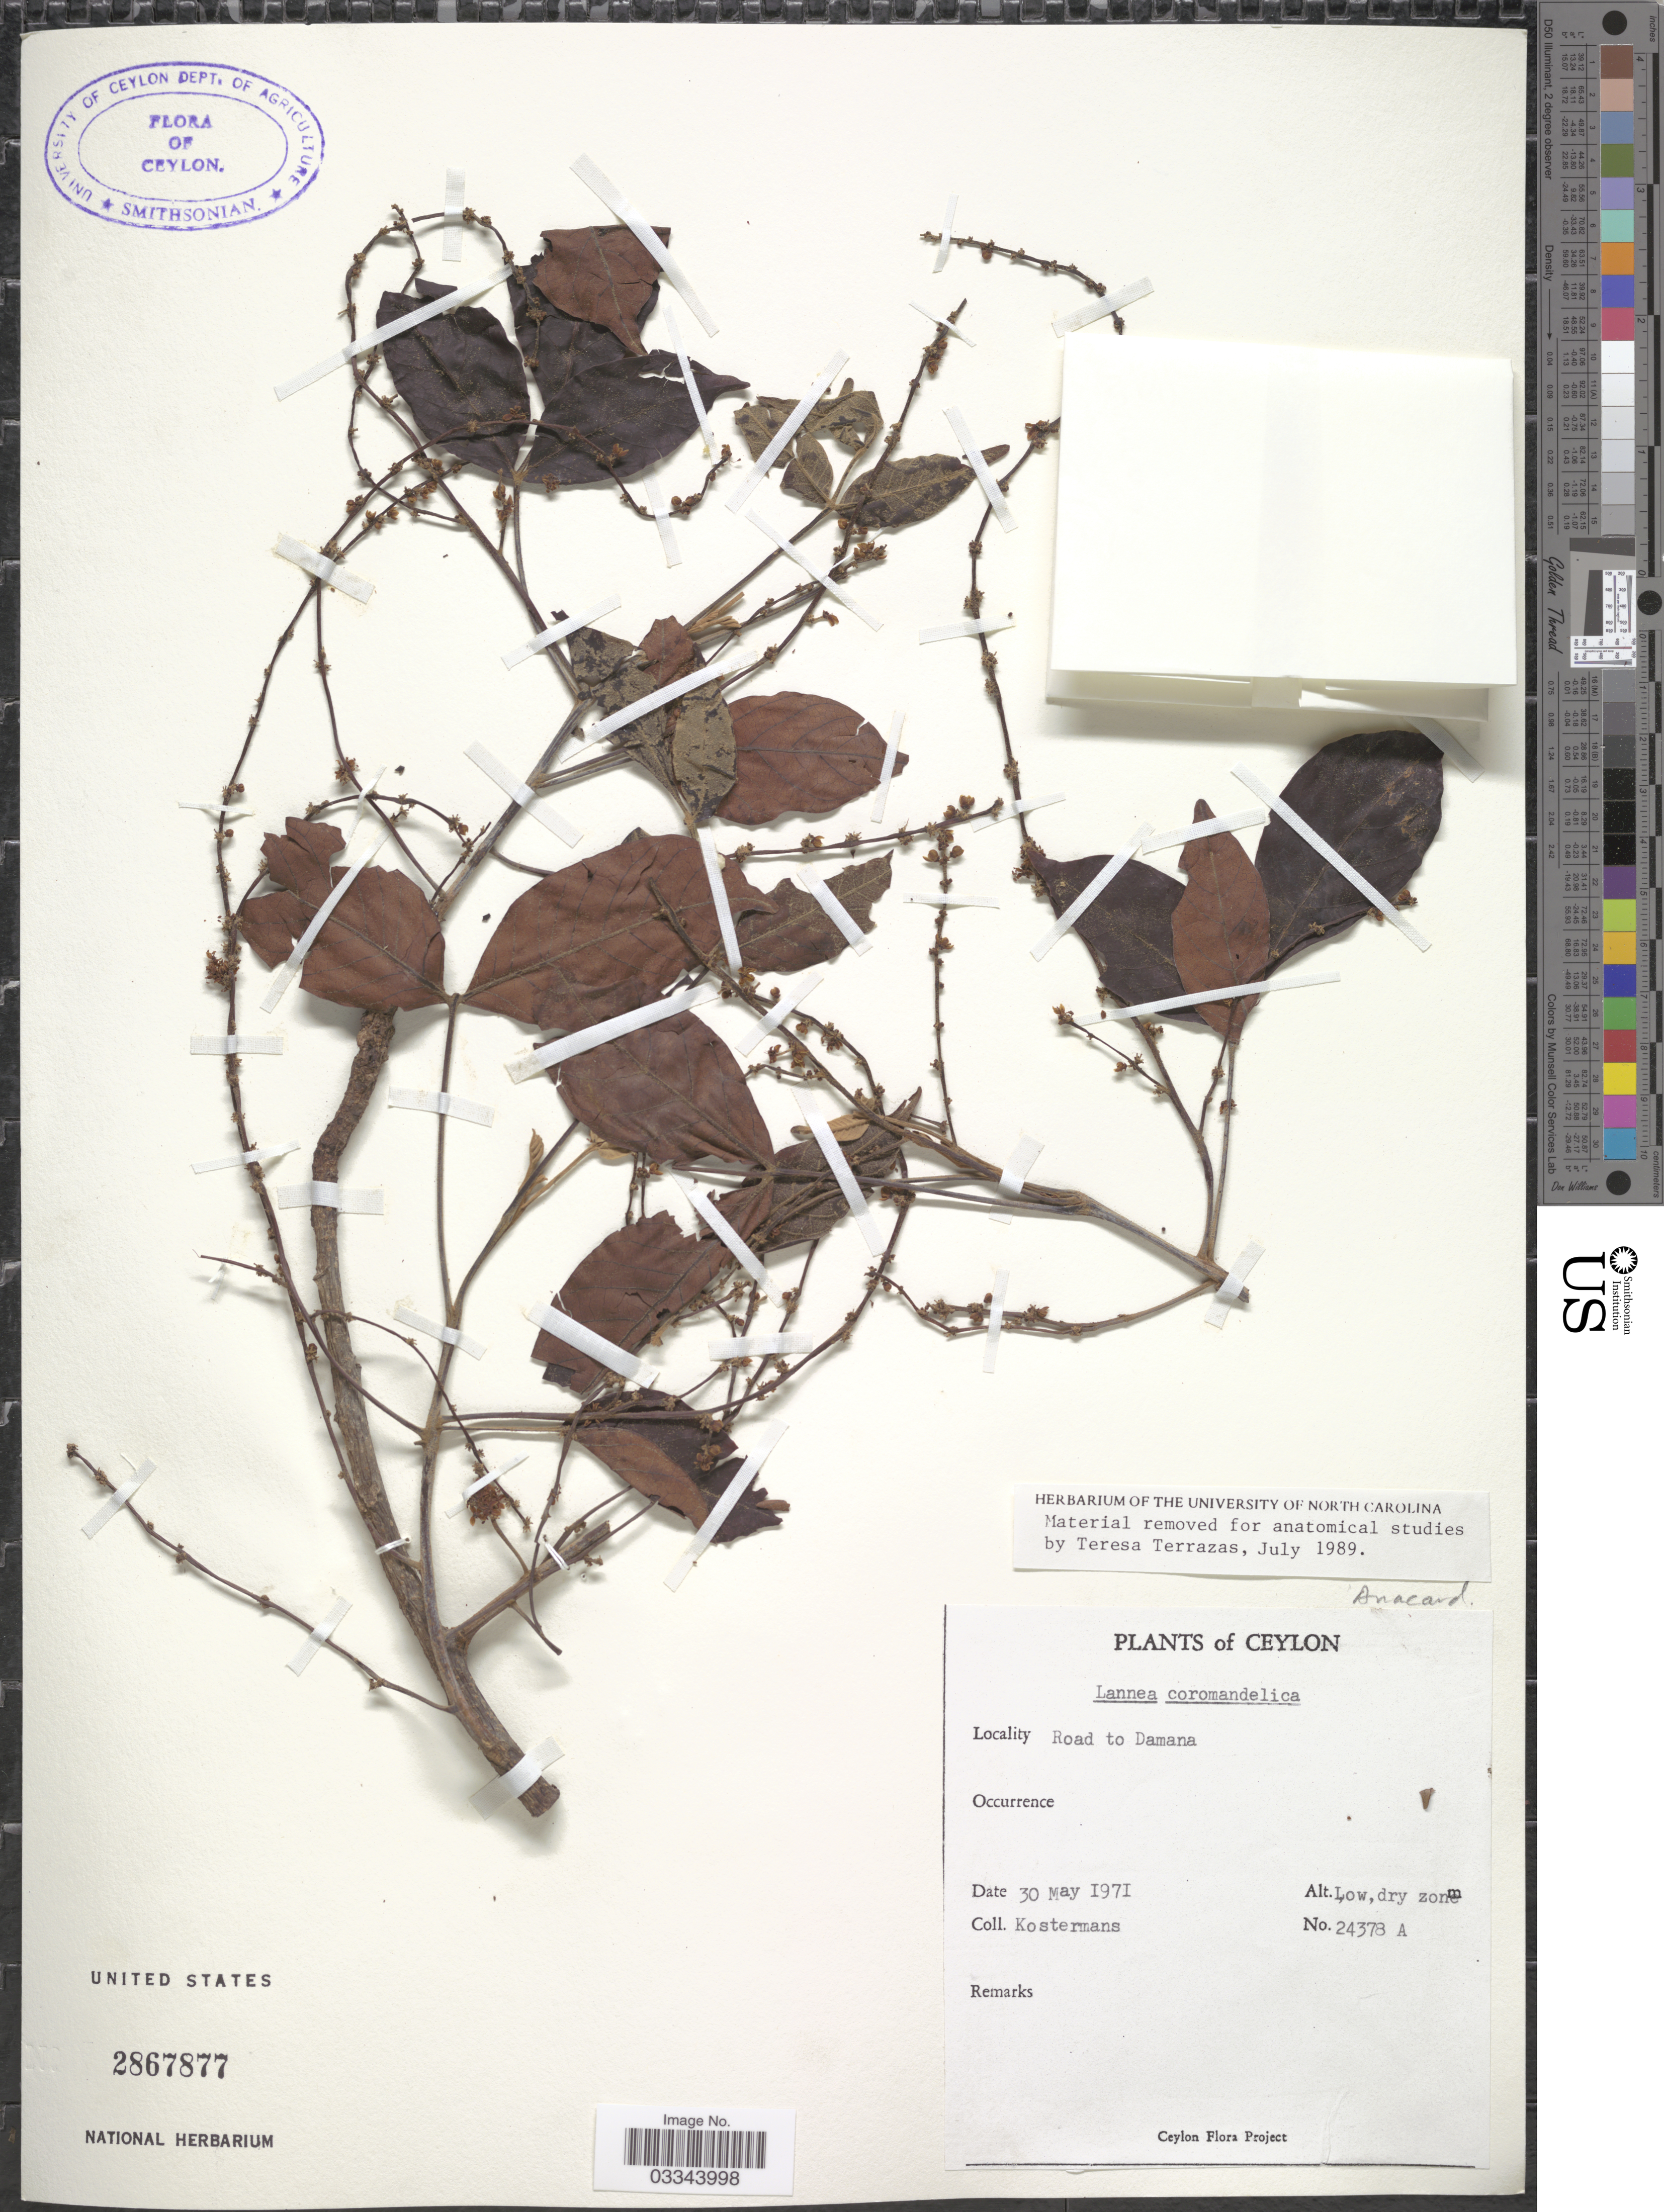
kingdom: Plantae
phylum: Tracheophyta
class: Magnoliopsida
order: Sapindales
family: Anacardiaceae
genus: Lannea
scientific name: Lannea coromandelica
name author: (Houtt.) Merr.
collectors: Kostermans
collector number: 24378A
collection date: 1971-05-30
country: Sri Lanka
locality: Ceylon, Road to Damana.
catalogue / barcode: US 2867877